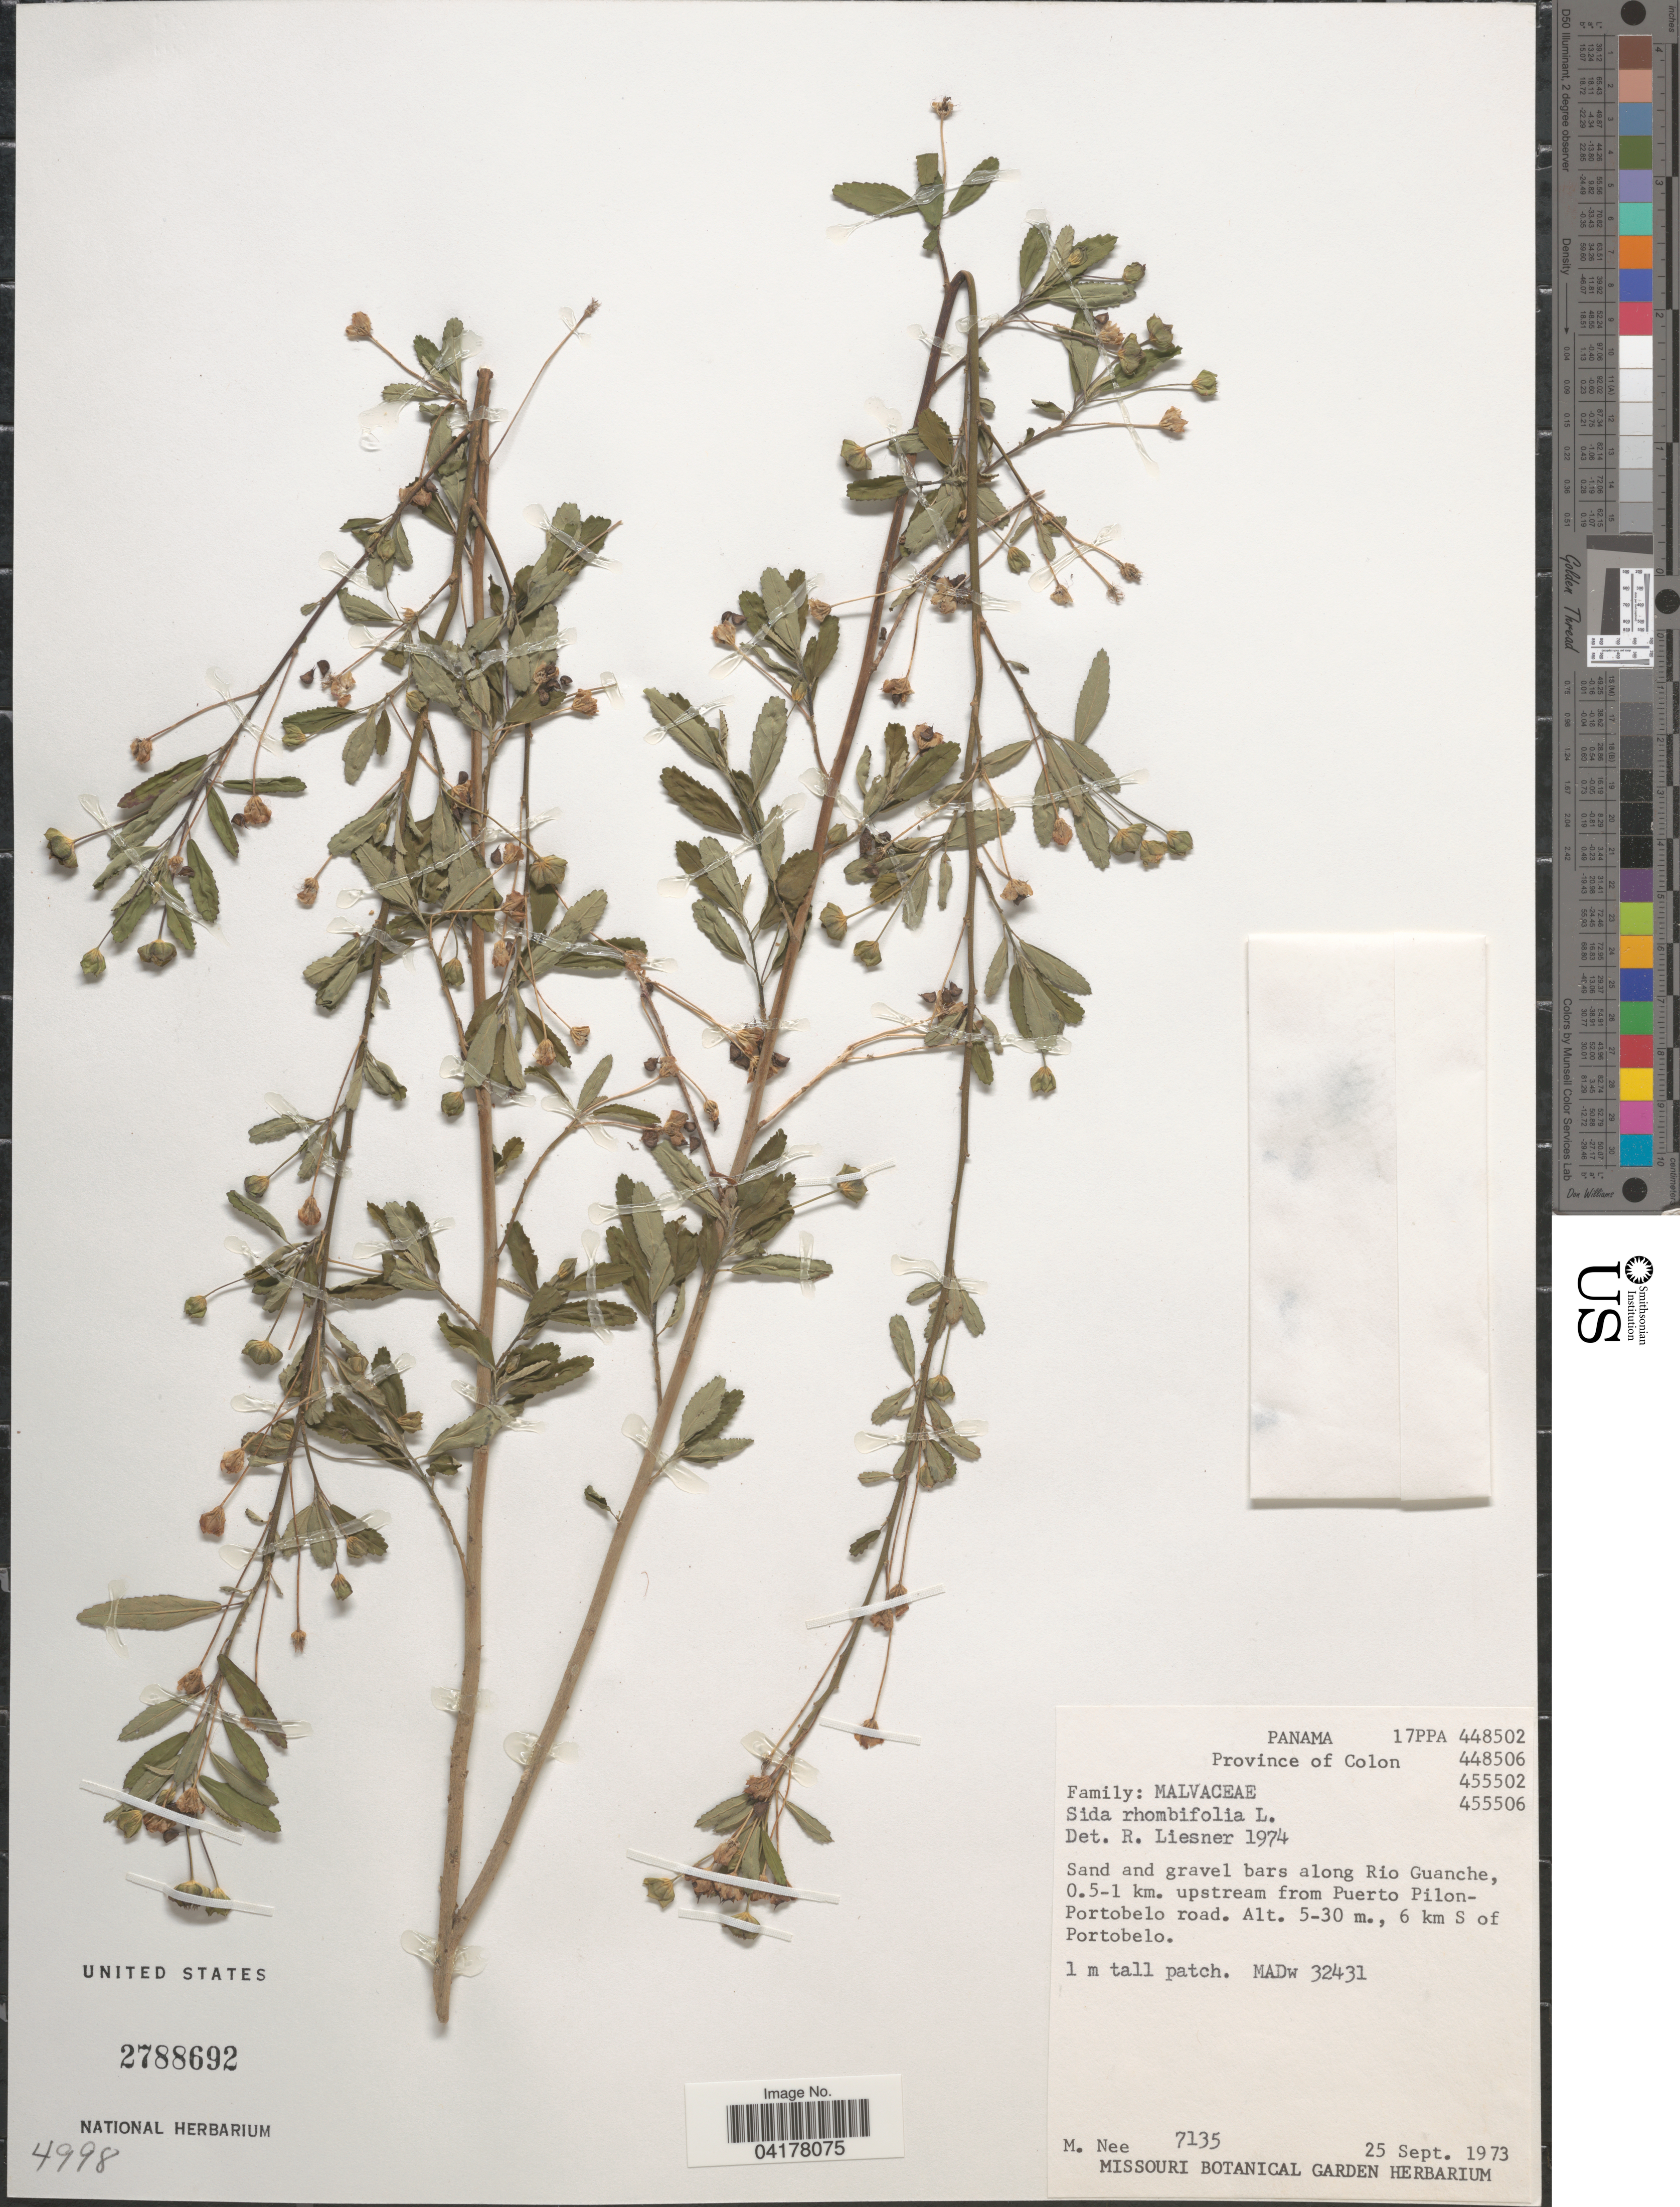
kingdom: Plantae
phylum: Tracheophyta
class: Magnoliopsida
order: Malvales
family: Malvaceae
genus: Sida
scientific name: Sida rhombifolia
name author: L.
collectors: M. Nee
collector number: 7135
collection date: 1973-09-25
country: Panama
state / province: Colón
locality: Province of Colon. Sand and gravel bars along Rio Guanche, 0.5-1 km. upstream from Puerto Pilon-Portobelo road. 6 km S of Portobelo.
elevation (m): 5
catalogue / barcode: US 2788692